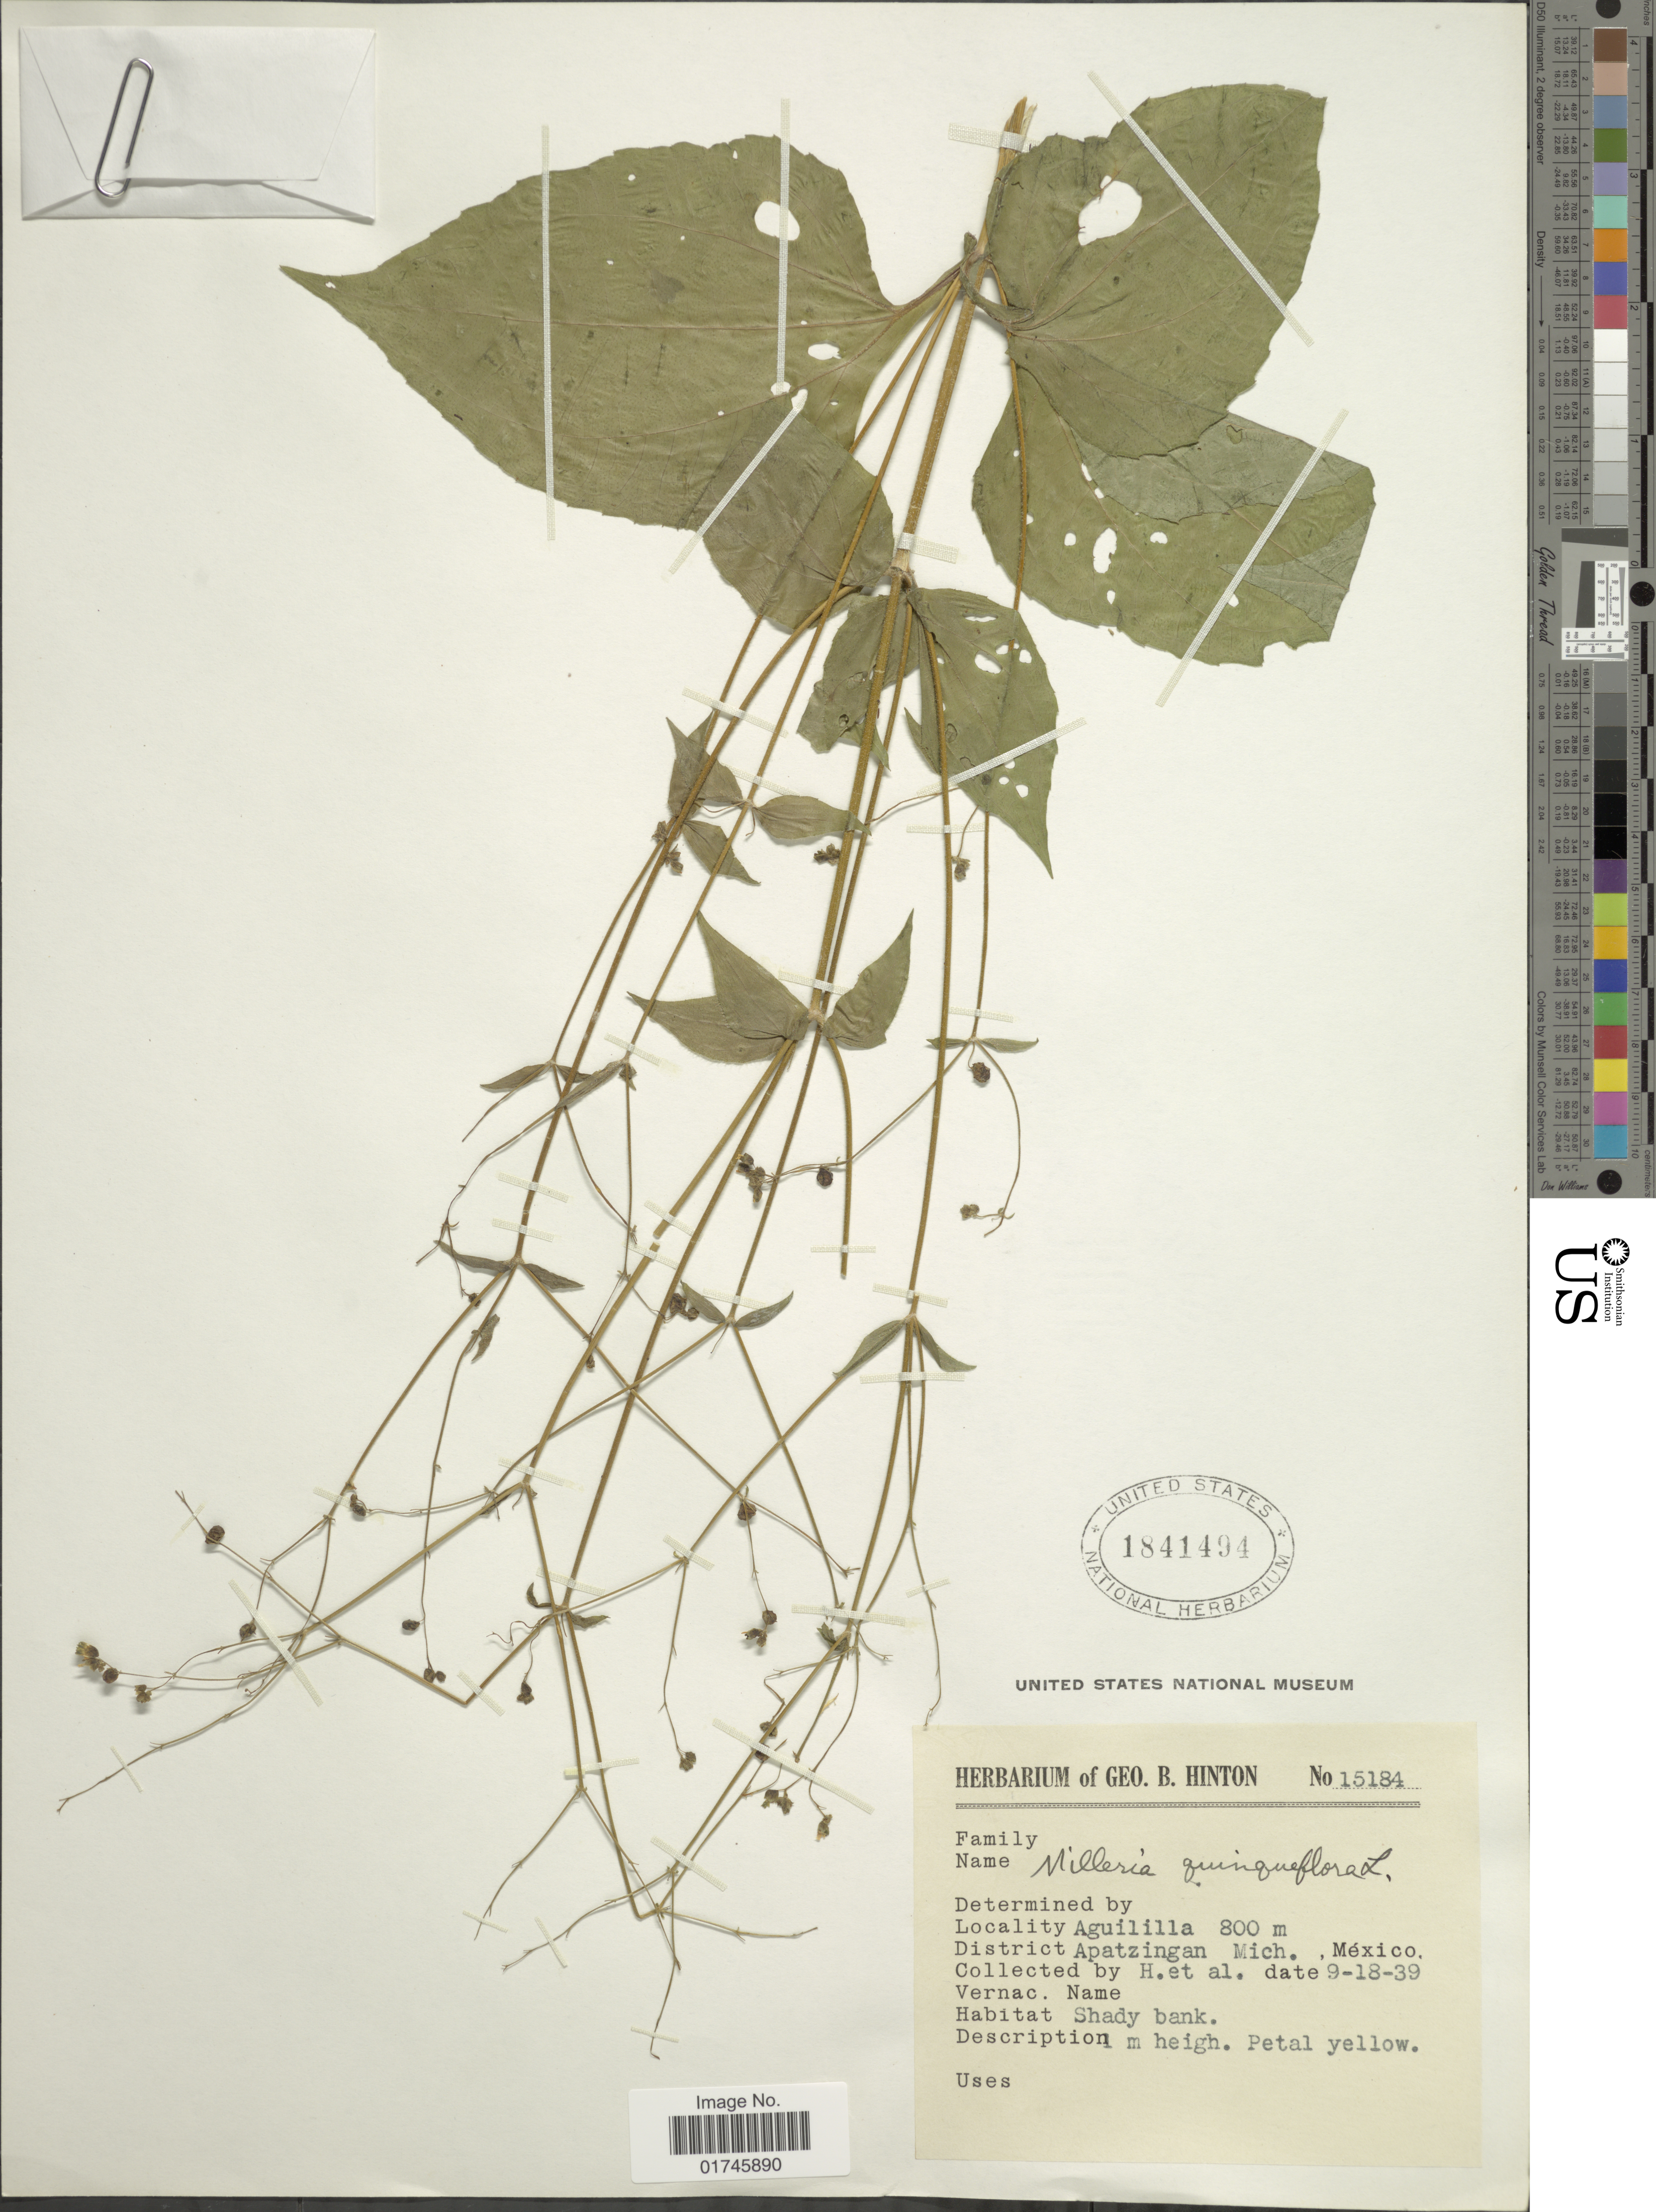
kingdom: Plantae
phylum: Tracheophyta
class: Magnoliopsida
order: Asterales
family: Asteraceae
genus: Milleria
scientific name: Milleria quinqueflora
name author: L.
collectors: G. B. Hinton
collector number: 15184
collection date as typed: Transcribed d/m/y: 18/9/39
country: Mexico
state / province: Michoacán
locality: Aguililla. Apatzingan Mich. Mexico.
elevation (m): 800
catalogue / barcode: US 1841494